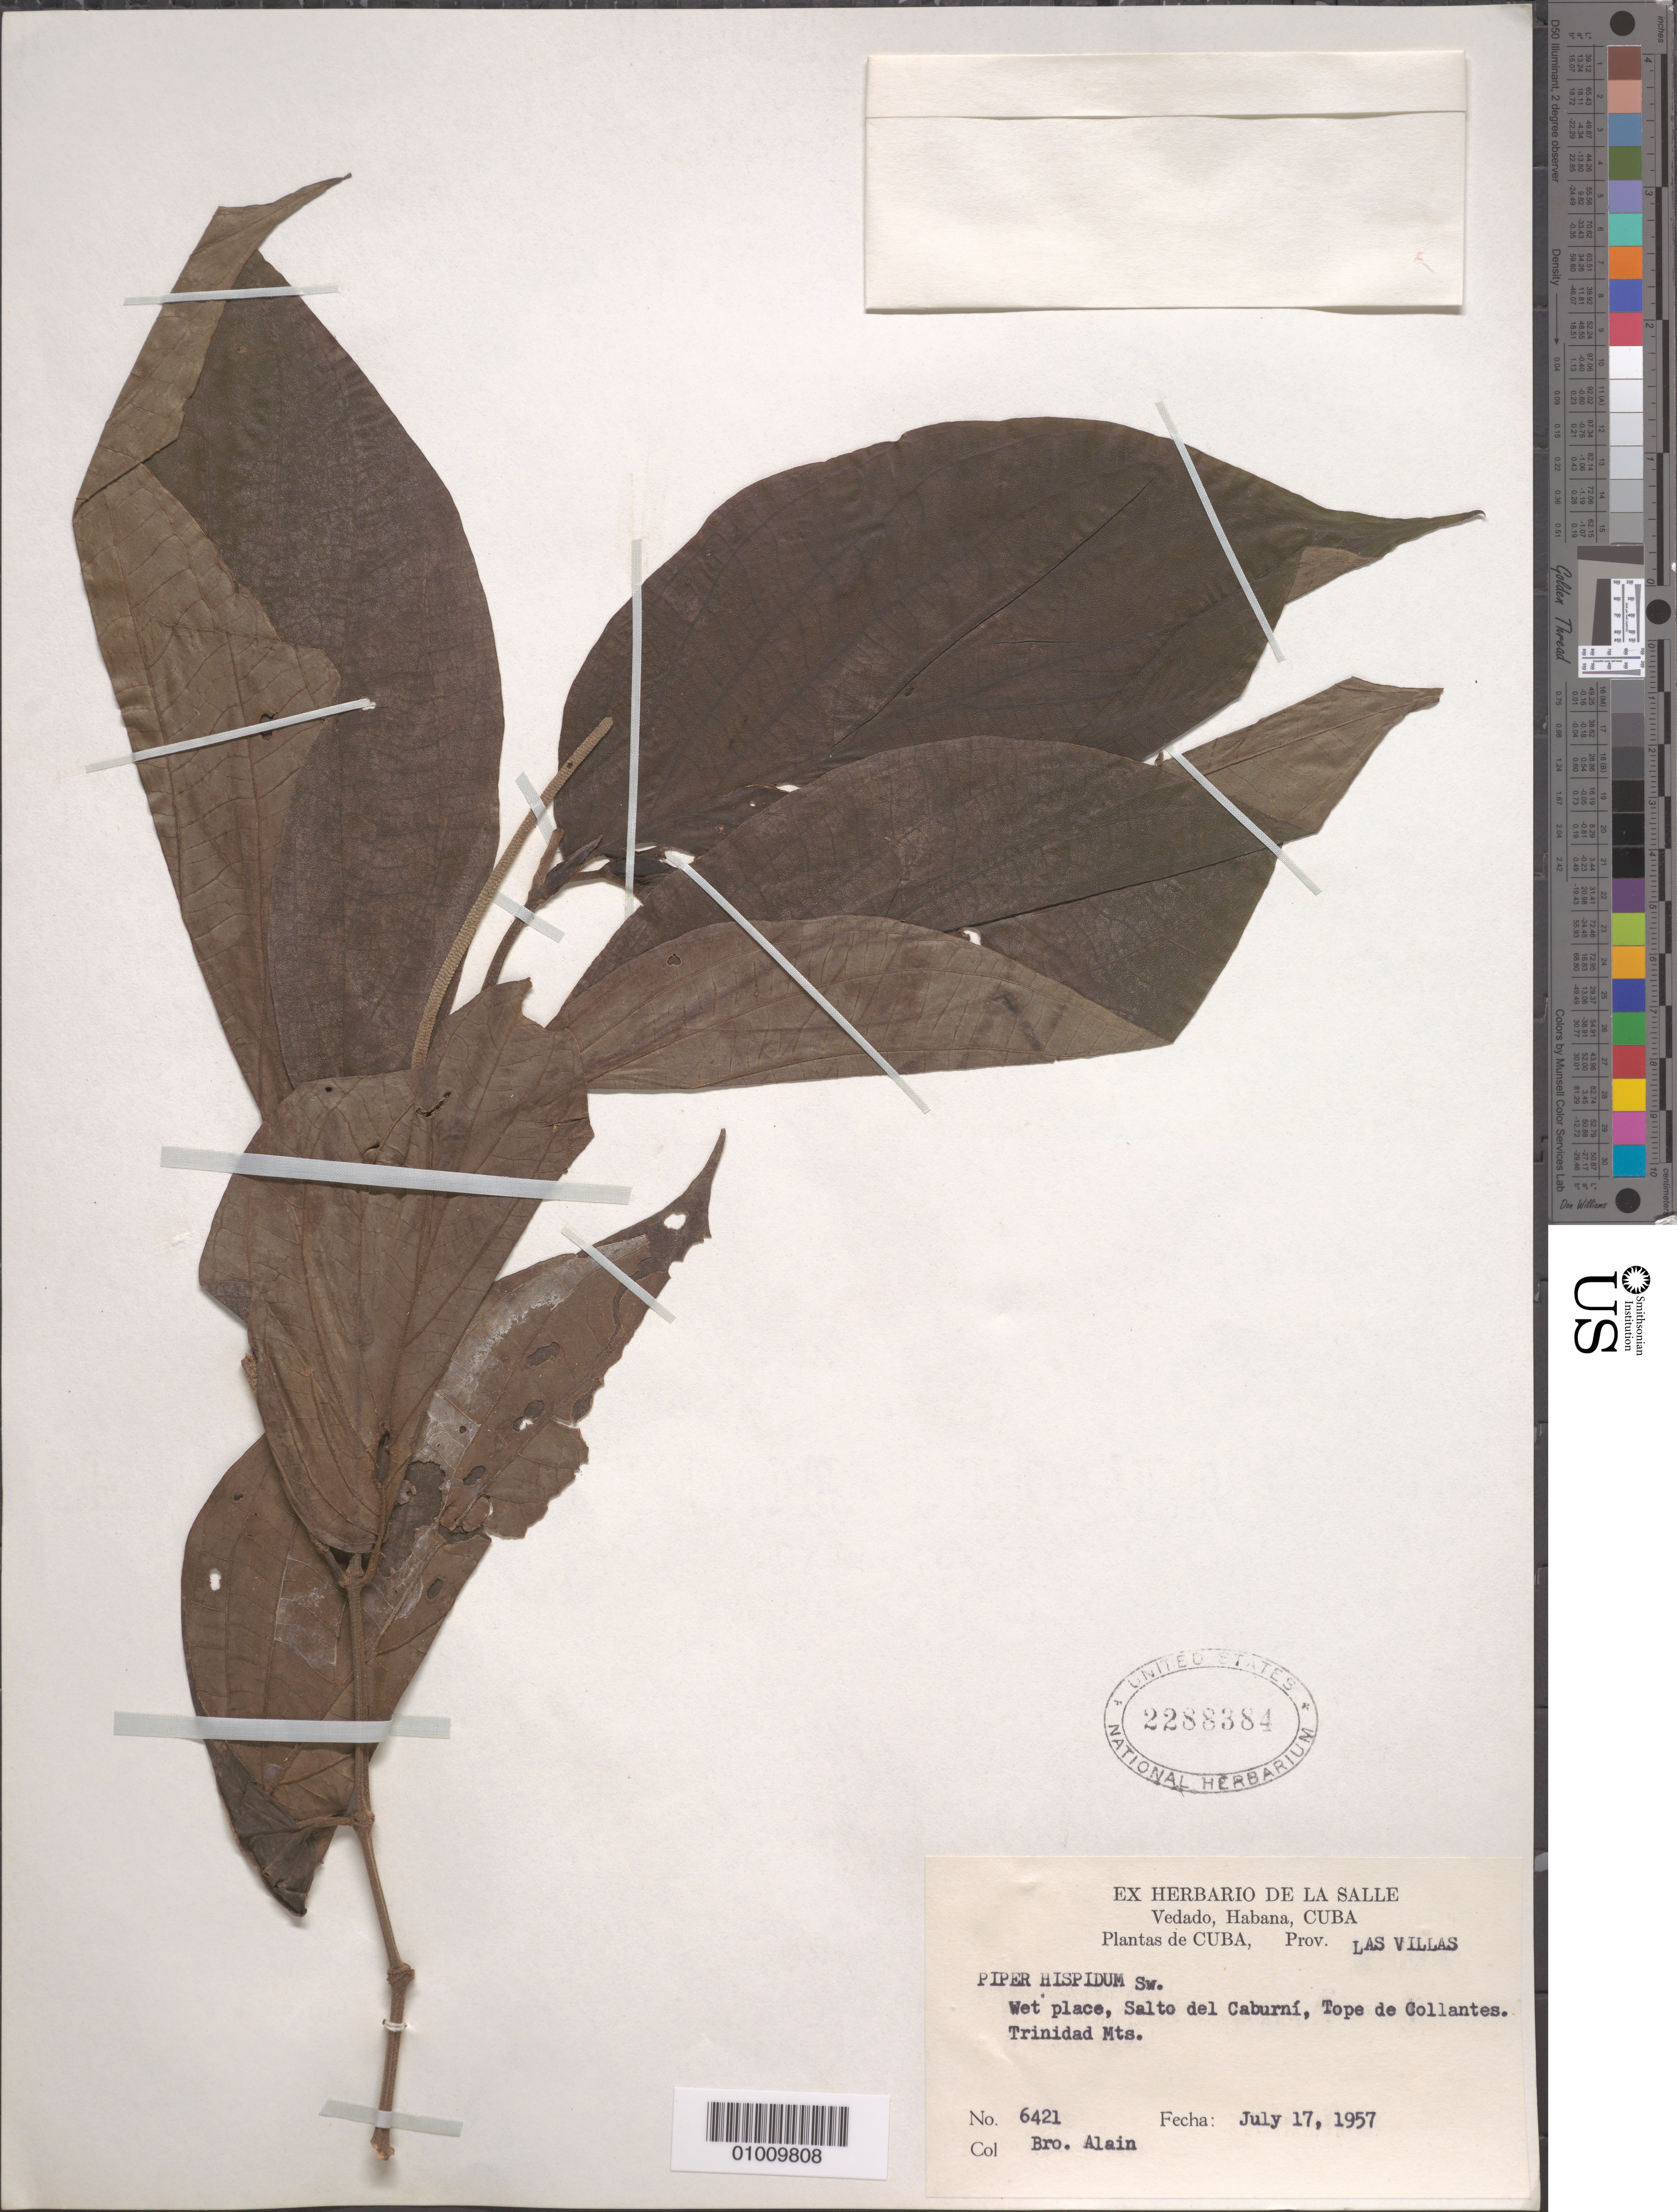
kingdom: Plantae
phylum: Tracheophyta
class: Magnoliopsida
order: Piperales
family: Piperaceae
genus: Piper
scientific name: Piper hispidum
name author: Sw.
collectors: A. H. Liogier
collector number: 6421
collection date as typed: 17 Jul 1957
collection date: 1957-07-17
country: Cuba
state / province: La Habana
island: Cuba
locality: Wet place, Salte del Caburni, Tope de Collantes Trinidad Mts Velado, Habana Las Villas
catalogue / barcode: US 2288384